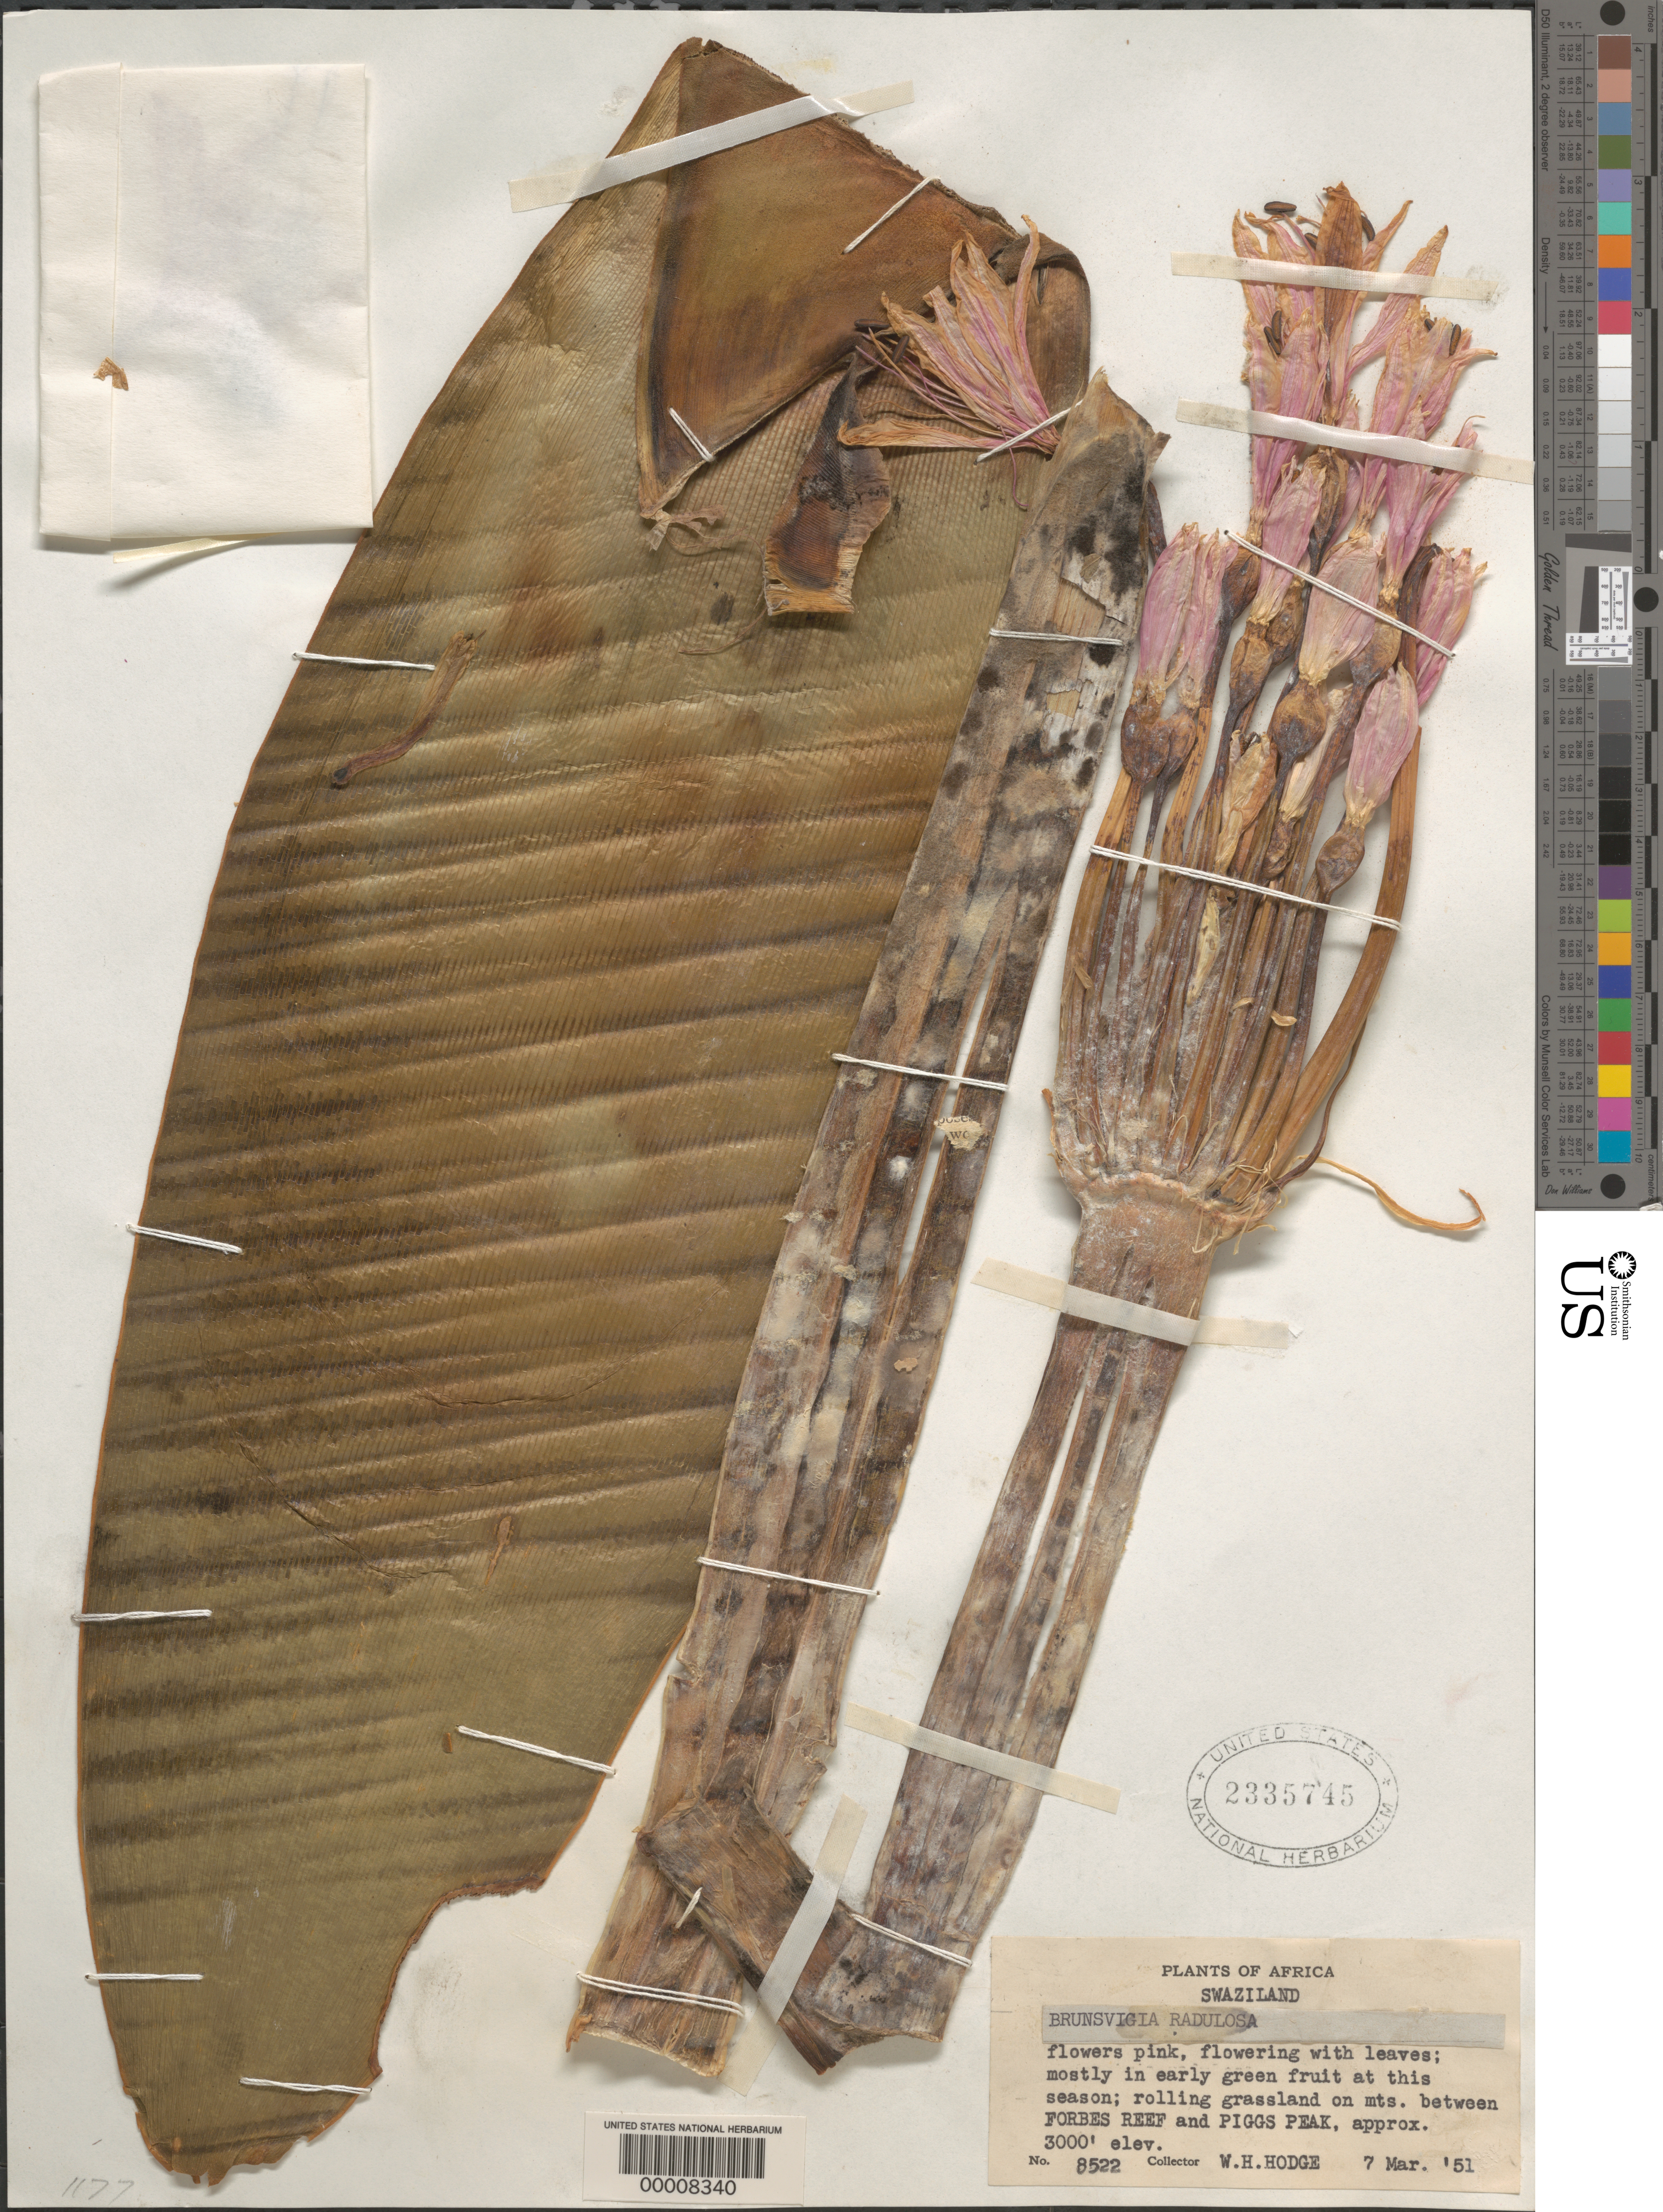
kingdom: Plantae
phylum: Tracheophyta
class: Liliopsida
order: Asparagales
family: Amaryllidaceae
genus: Brunsvigia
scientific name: Brunsvigia radulosa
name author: Herb.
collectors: W. Hodge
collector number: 8522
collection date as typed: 07 Mar 1951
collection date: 1951-03-07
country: Eswatini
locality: Between piggs peak and forbes reef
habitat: Rolling grassland on mt.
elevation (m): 914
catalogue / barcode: US 2335745